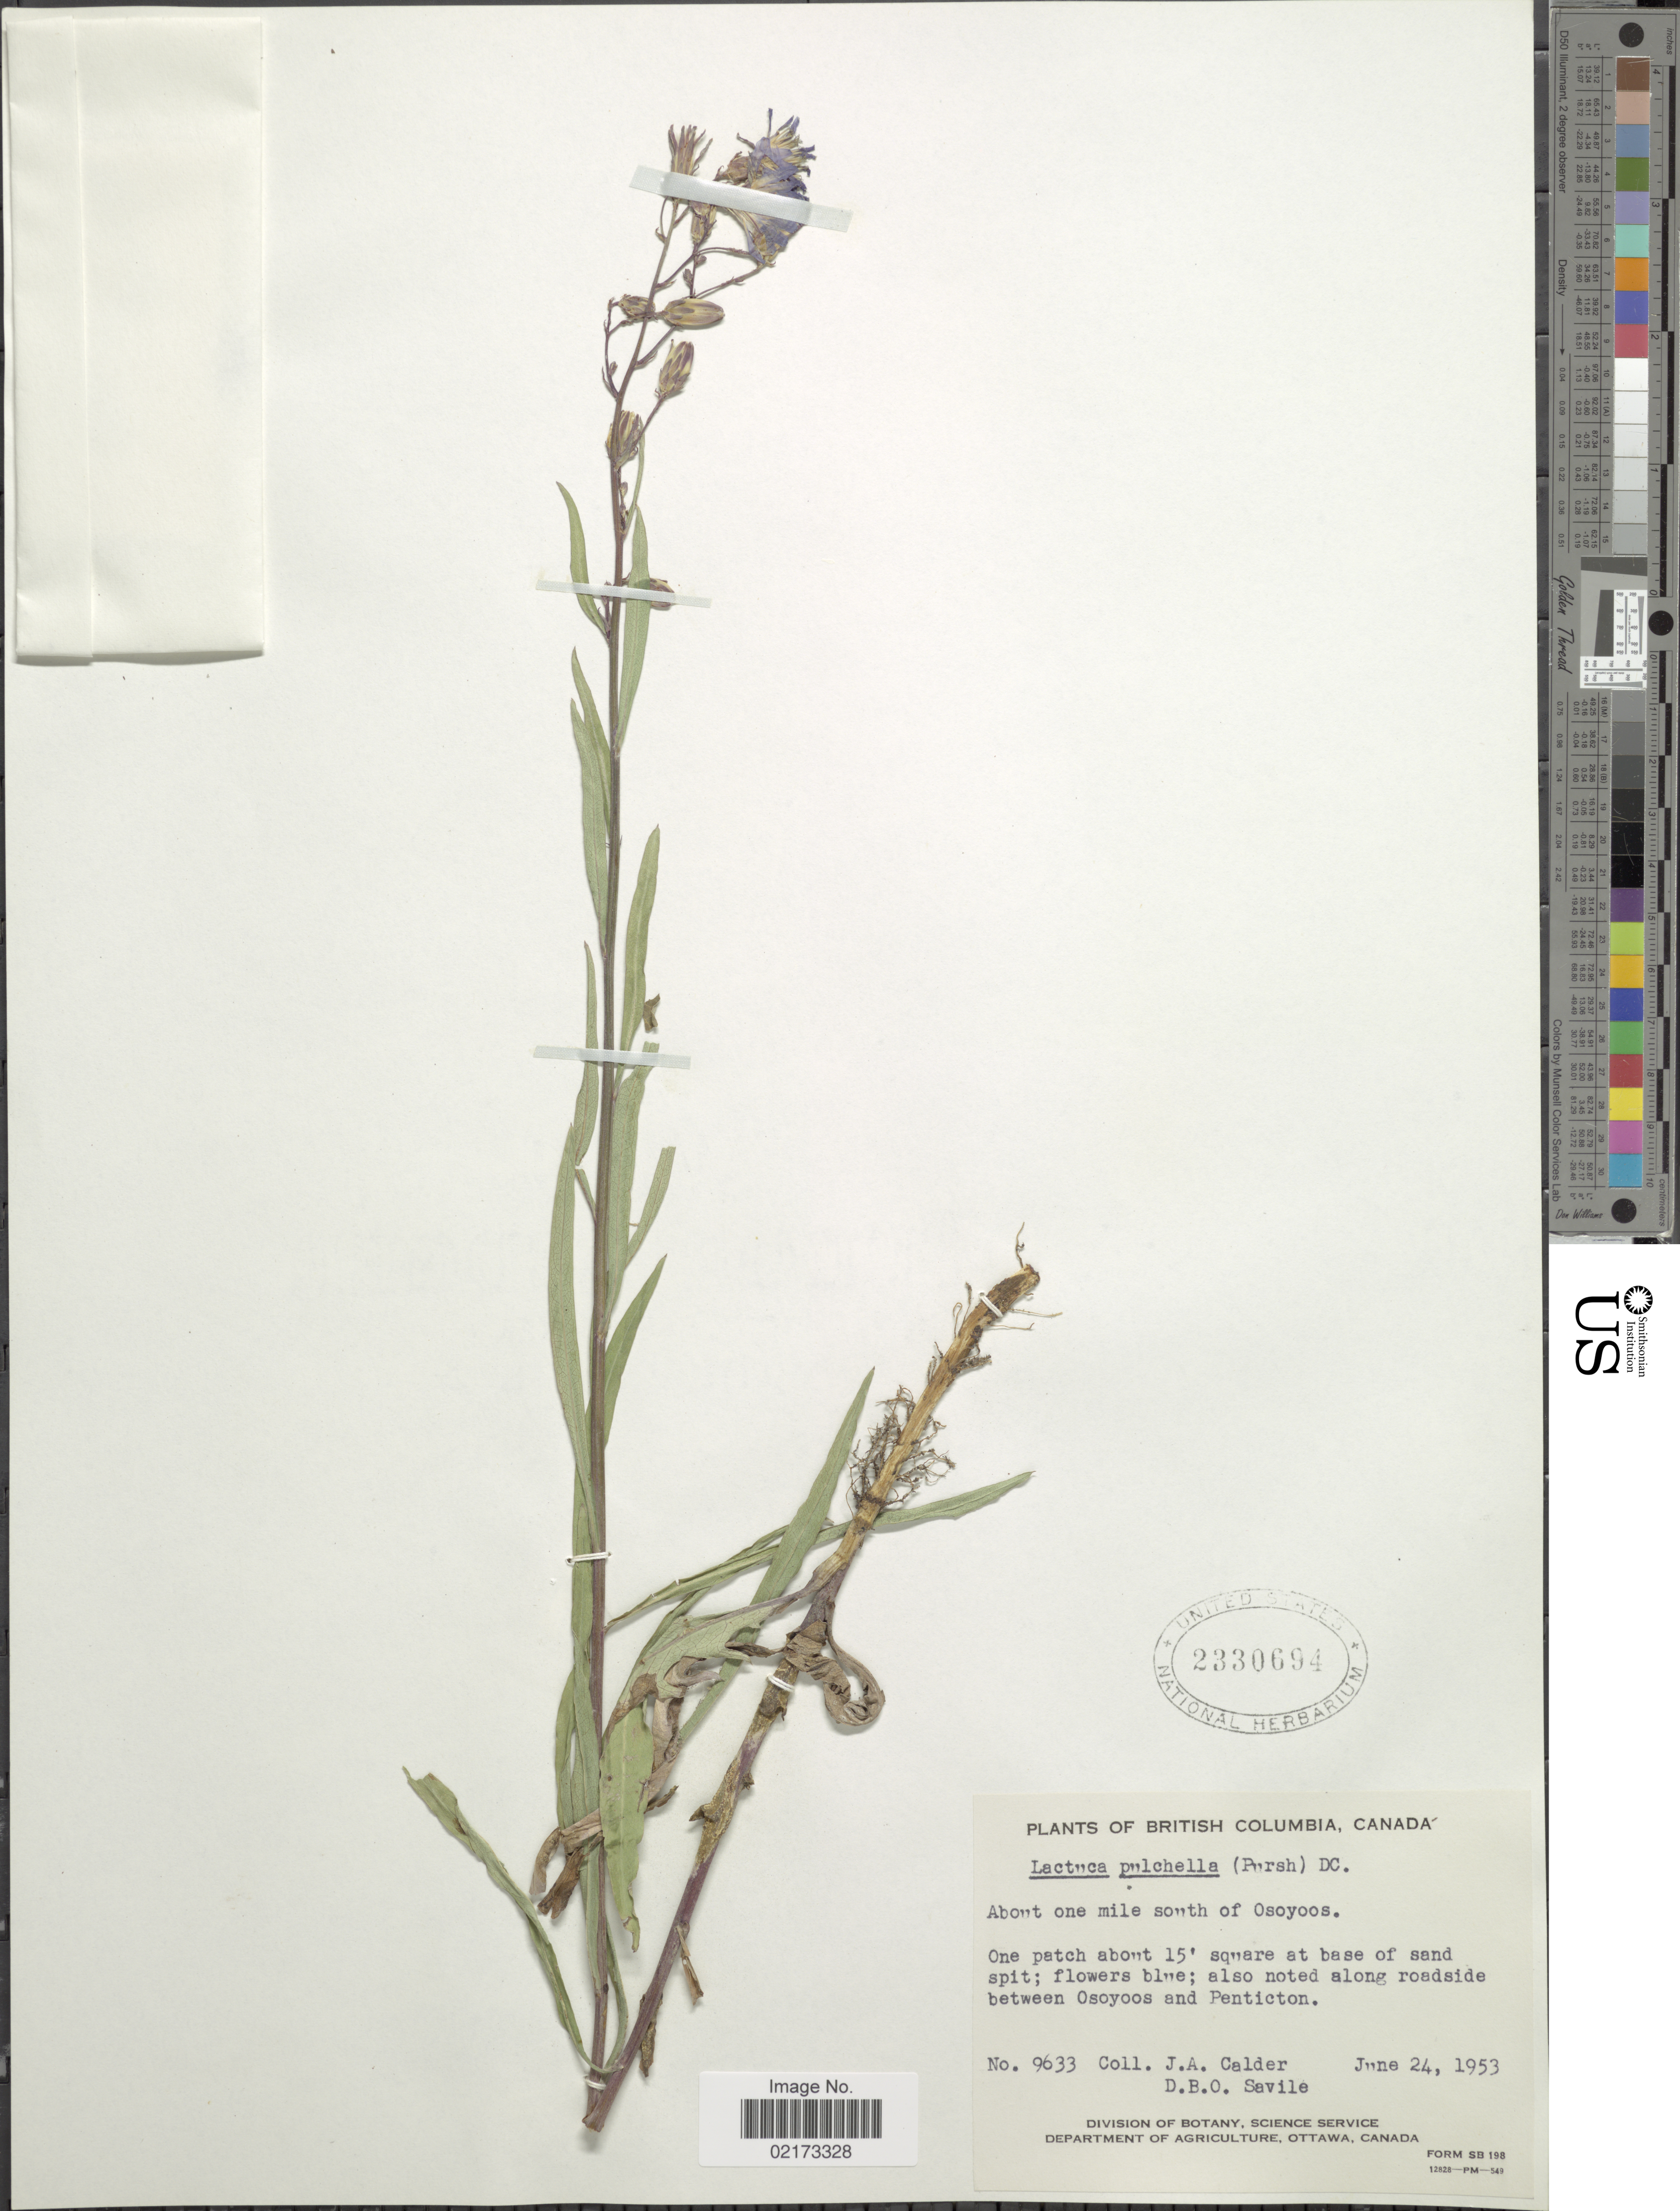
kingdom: Plantae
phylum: Tracheophyta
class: Magnoliopsida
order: Asterales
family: Asteraceae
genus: Lactuca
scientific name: Lactuca tatarica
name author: (L.) C.A. Mey.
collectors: J. A. Calder & D. Savile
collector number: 9633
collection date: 1953-06-24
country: Canada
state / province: British Columbia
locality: About one mile south of Osoyoos, along roadside between Osoyoos and Penticton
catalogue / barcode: US 2330694